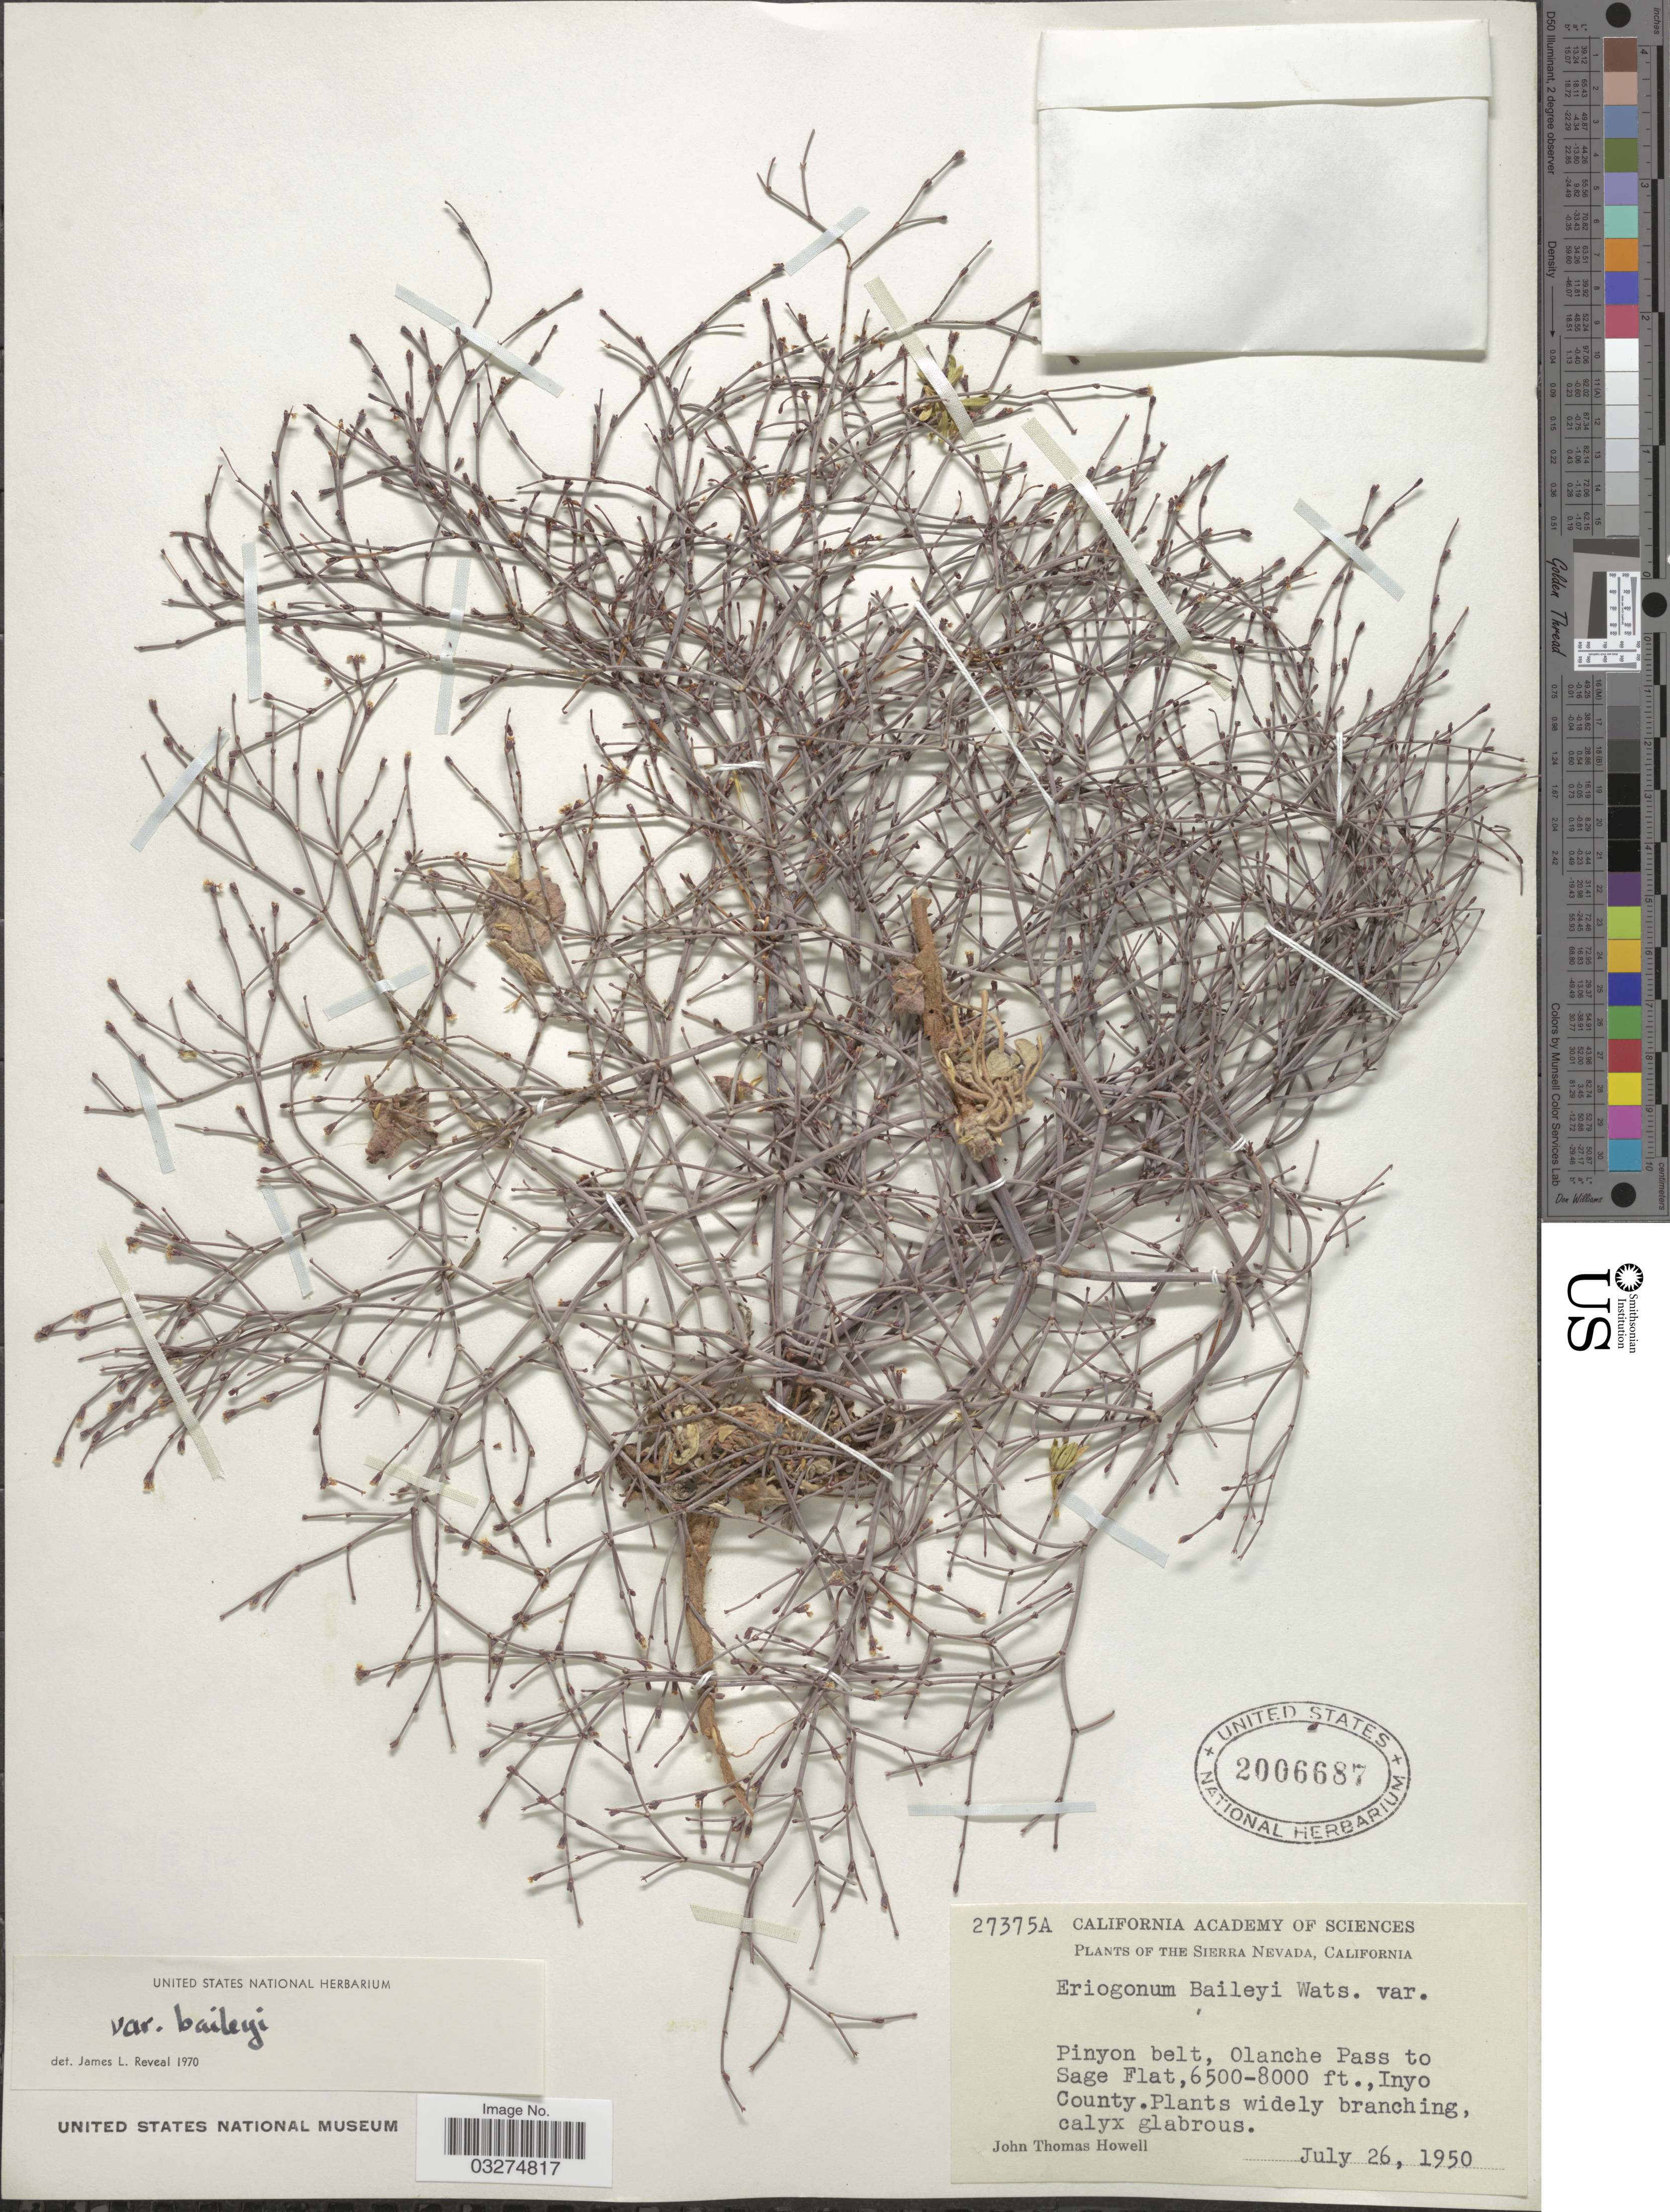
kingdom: Plantae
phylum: Tracheophyta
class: Magnoliopsida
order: Caryophyllales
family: Polygonaceae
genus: Eriogonum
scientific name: Eriogonum baileyi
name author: S. Watson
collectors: J. T. Howell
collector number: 27375A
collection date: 1950-07-26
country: United States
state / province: California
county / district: Inyo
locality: The Sierra Nevada. Pinyon belt, Olanche Pass to Sage Flat, Inyo County.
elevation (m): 1981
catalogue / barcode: US 2006687